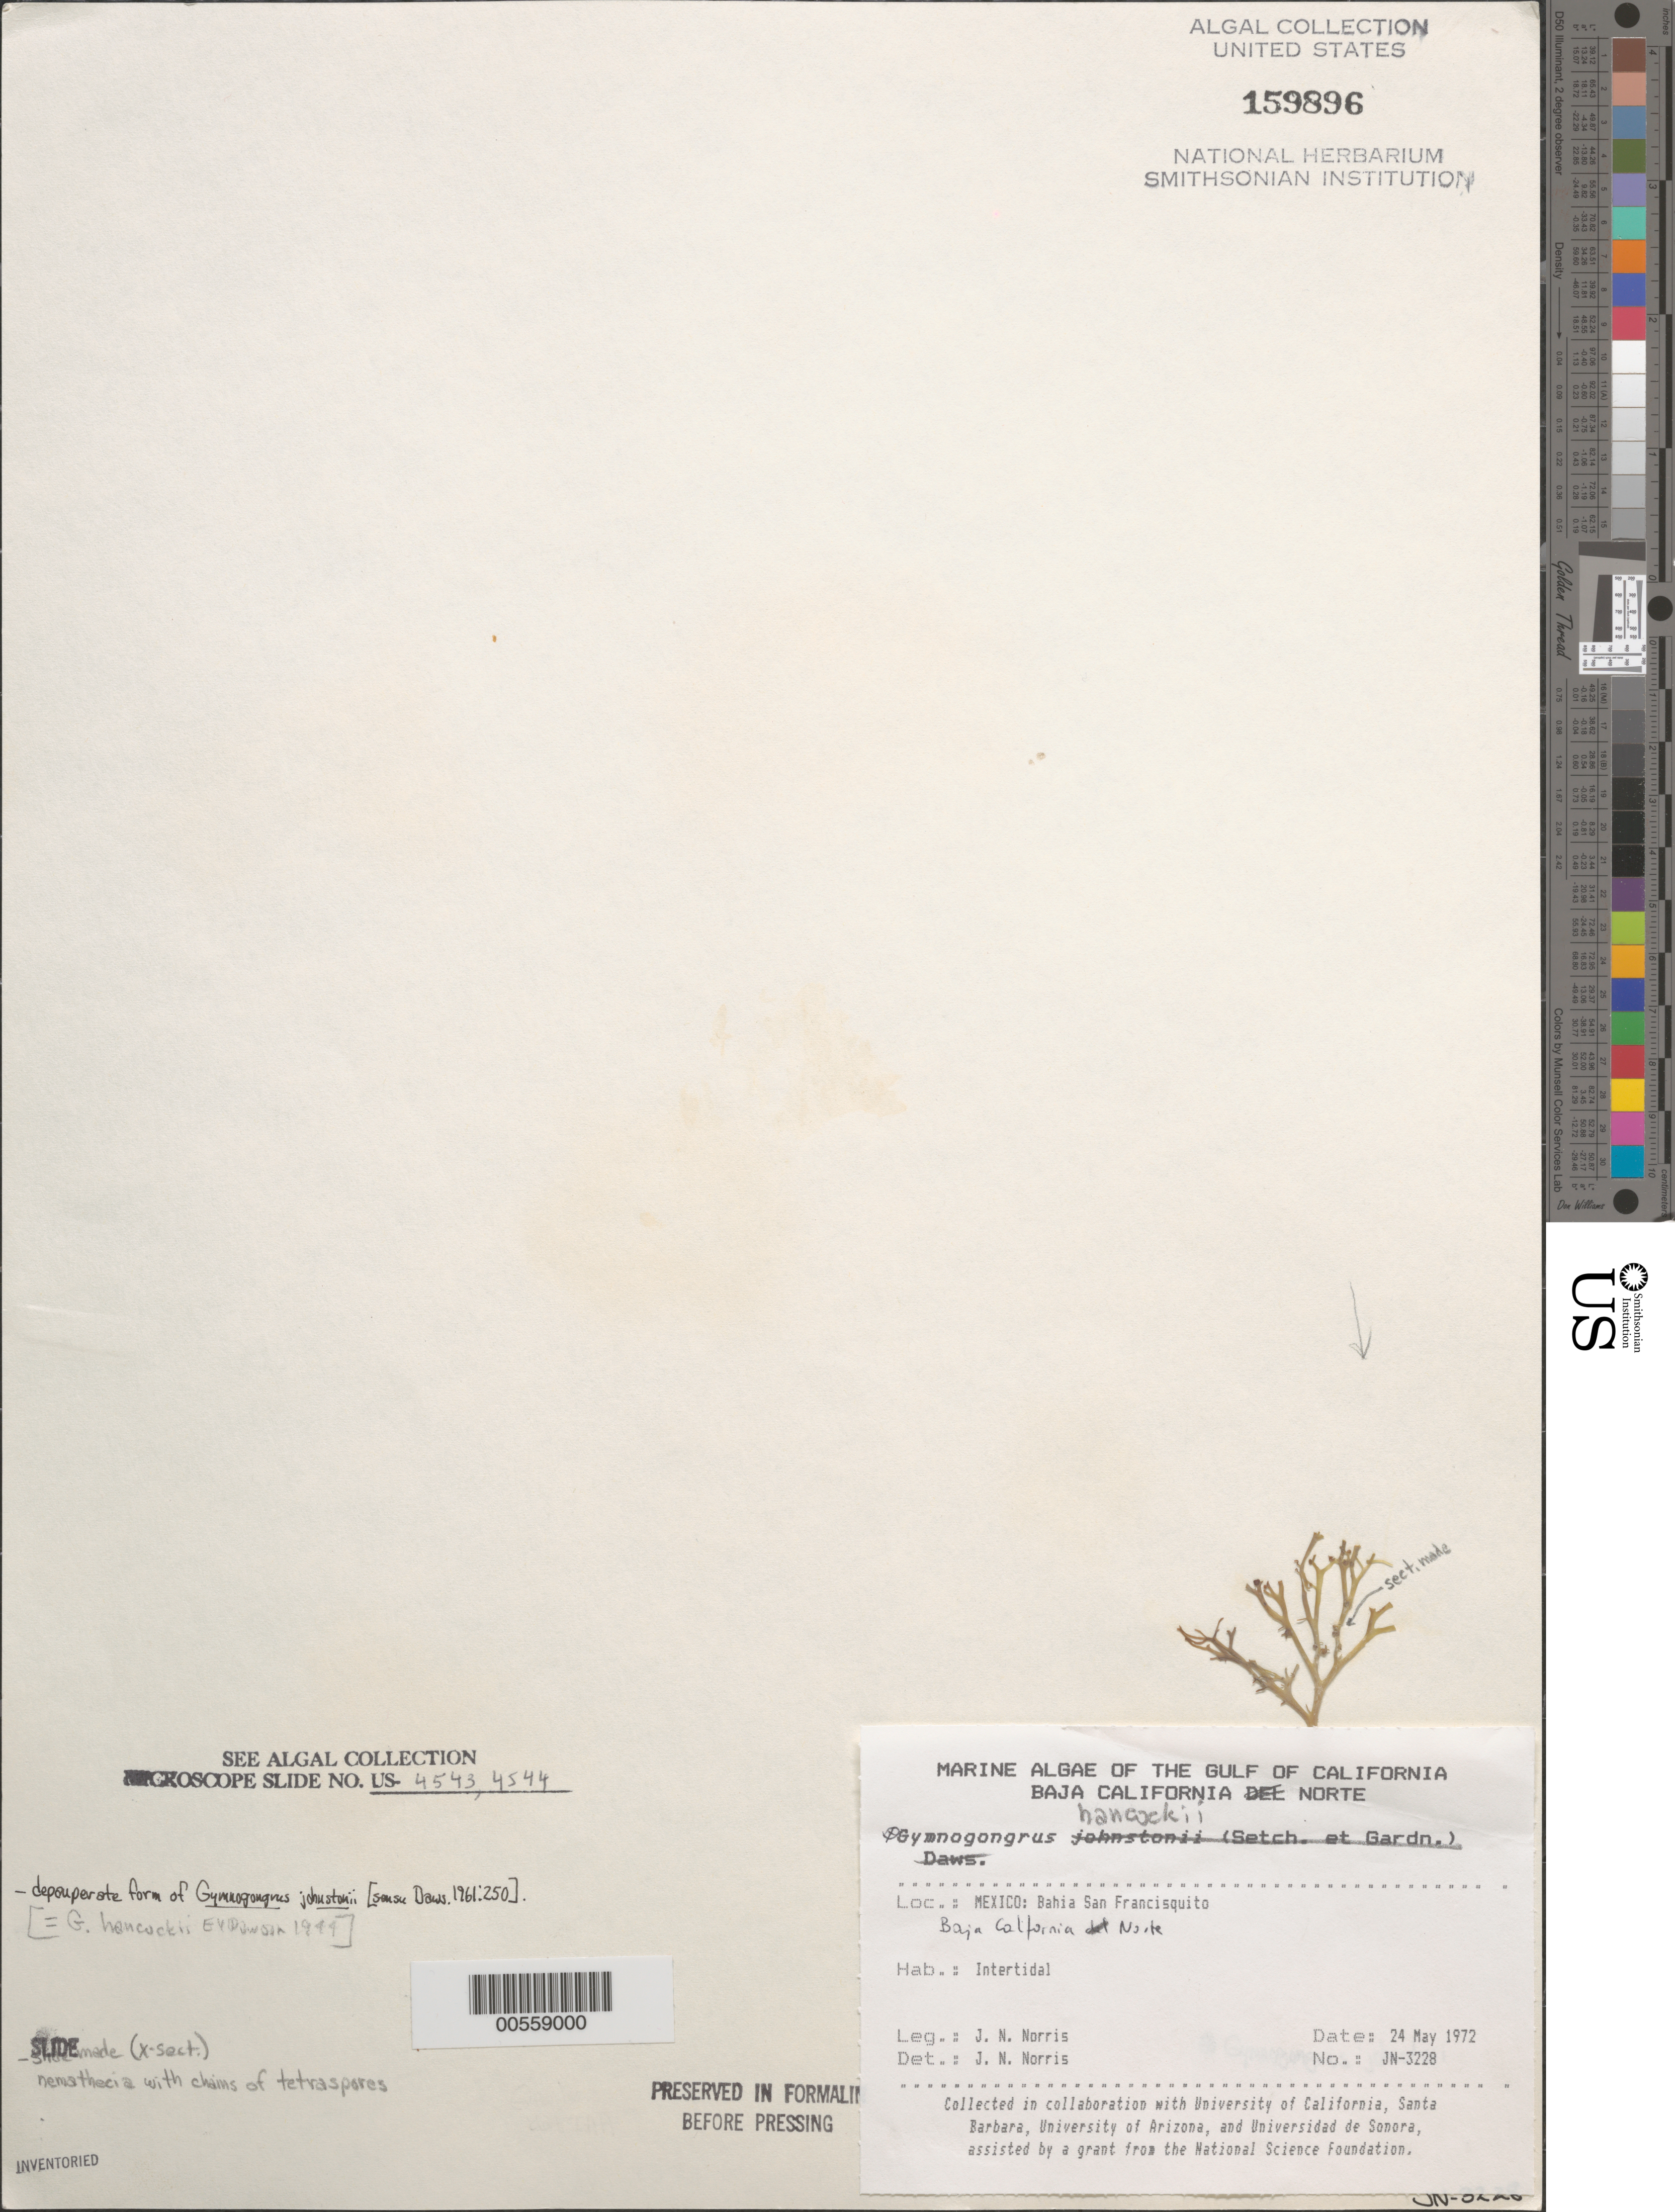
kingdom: Plantae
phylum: Rhodophyta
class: Florideophyceae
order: Gigartinales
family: Phyllophoraceae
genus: Ahnfeltiopsis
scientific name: Ahnfeltiopsis hancockii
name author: (E.Y. Dawson) J.N. Norris & Fredericq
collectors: J. N. Norris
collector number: JN-3228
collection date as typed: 24 May 1972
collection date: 1972-05-24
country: Mexico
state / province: Baja California Norte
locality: Bahia San Francisquito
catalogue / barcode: US 159896